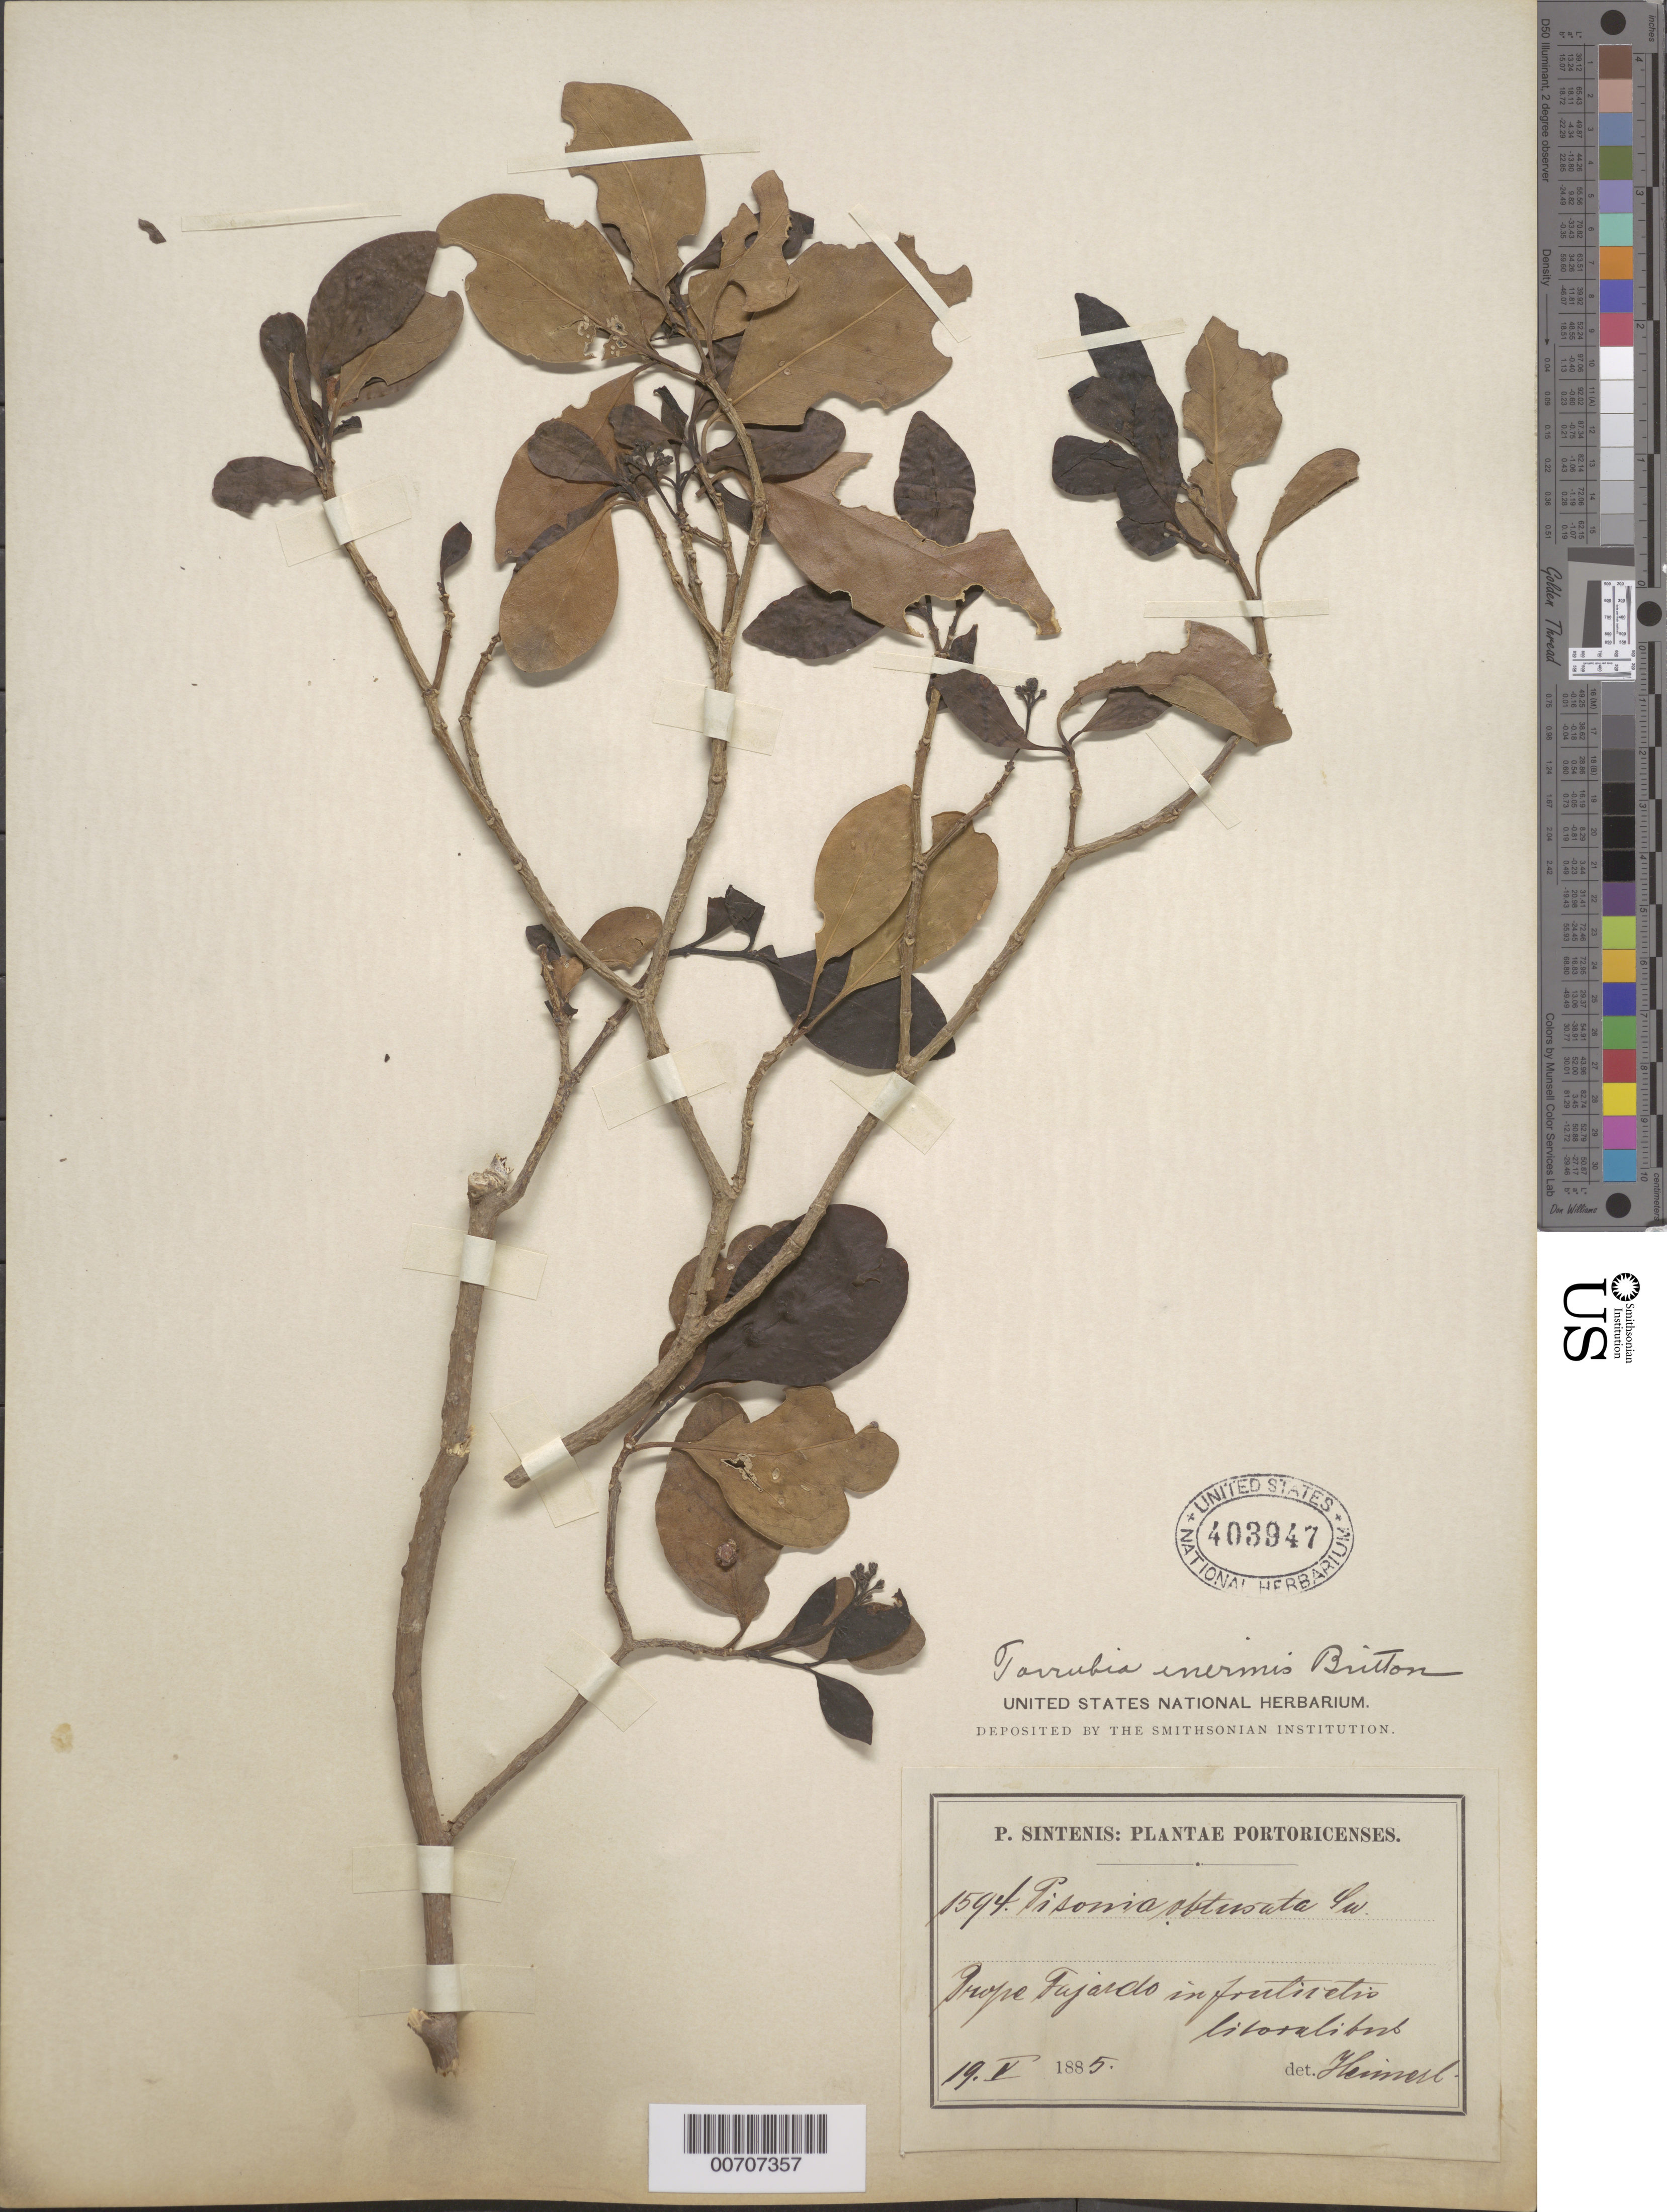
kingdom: Plantae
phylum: Tracheophyta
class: Magnoliopsida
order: Caryophyllales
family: Nyctaginaceae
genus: Guapira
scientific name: Guapira fragrans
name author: (Dum. Cours.) Little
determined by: Strong, Mark T., (BOT), Smithsonian Institution - National Museum of Natural History (UNITED STATES)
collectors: P. Sintenis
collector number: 1594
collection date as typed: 19 May 1885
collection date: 1885-05-19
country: Puerto Rico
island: Greater Antilles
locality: Prope Fajardo in fruticetis litoralibris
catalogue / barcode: US 403947